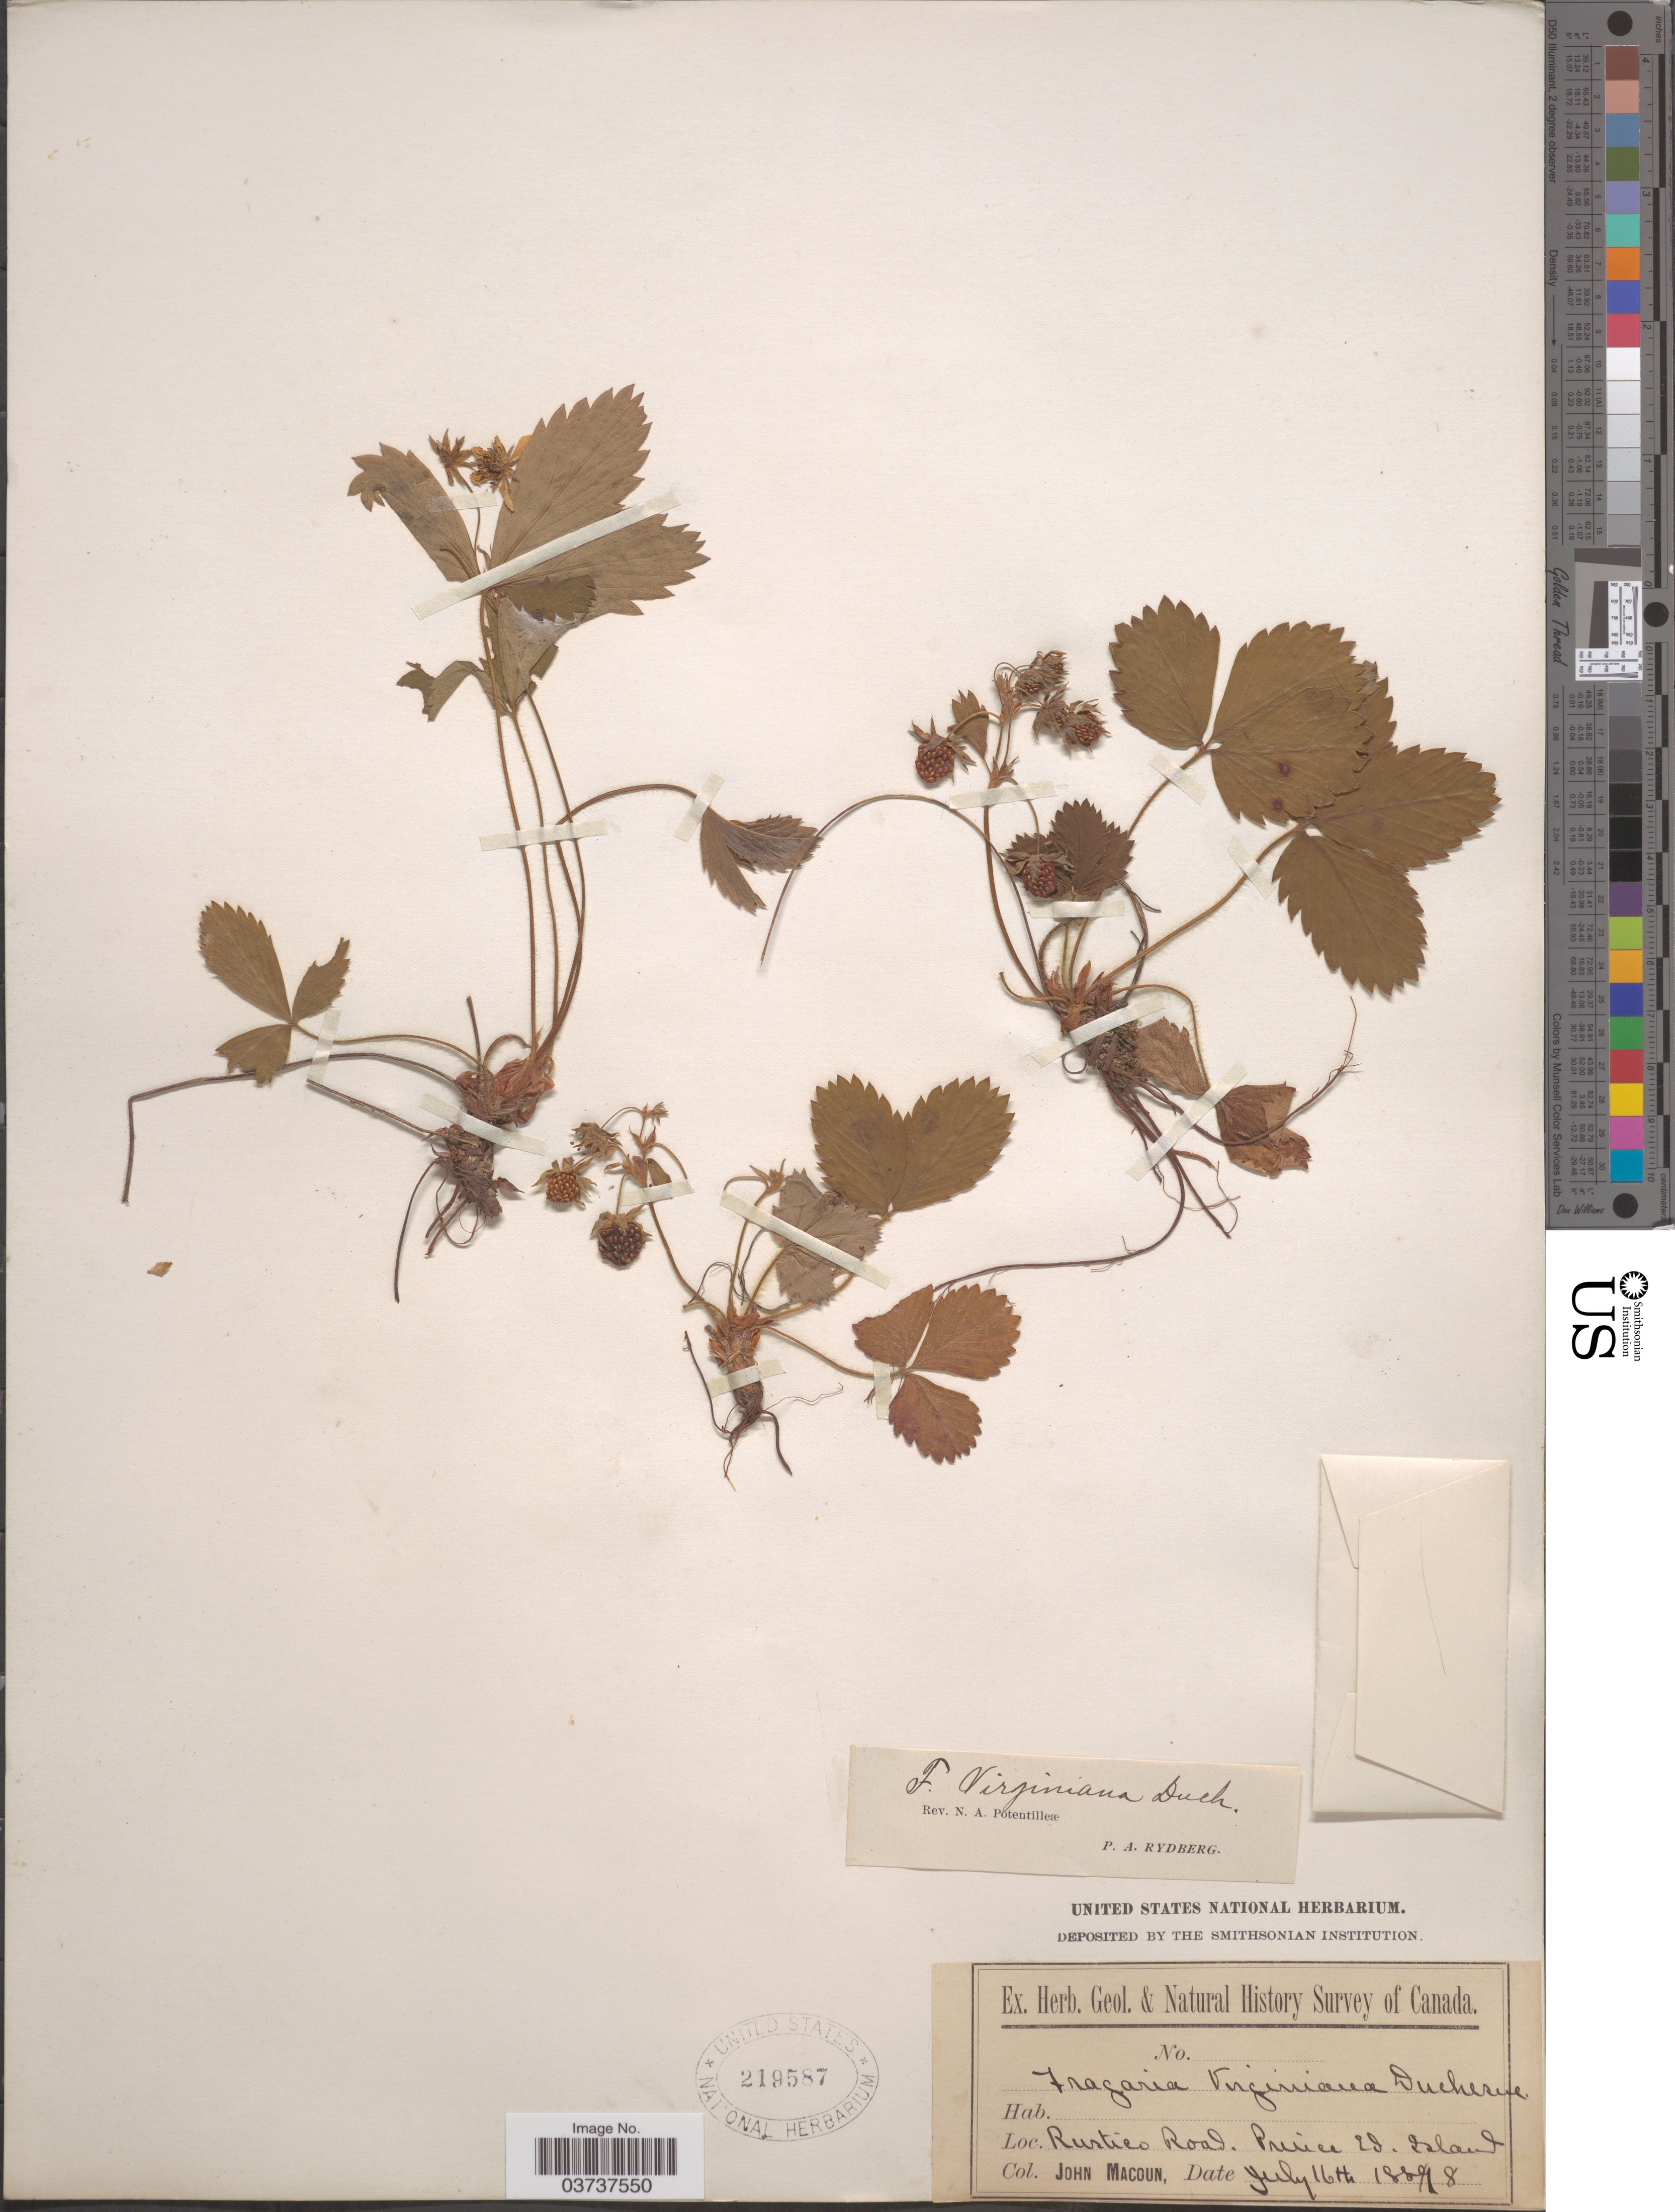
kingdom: Plantae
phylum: Tracheophyta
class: Magnoliopsida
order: Rosales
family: Rosaceae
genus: Fragaria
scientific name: Fragaria virginiana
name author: Mill.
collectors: J. Macoun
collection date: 1888-07-16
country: Canada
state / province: Prince Edward Island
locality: Rustico Road. Prince Ed. Island.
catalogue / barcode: US 219587